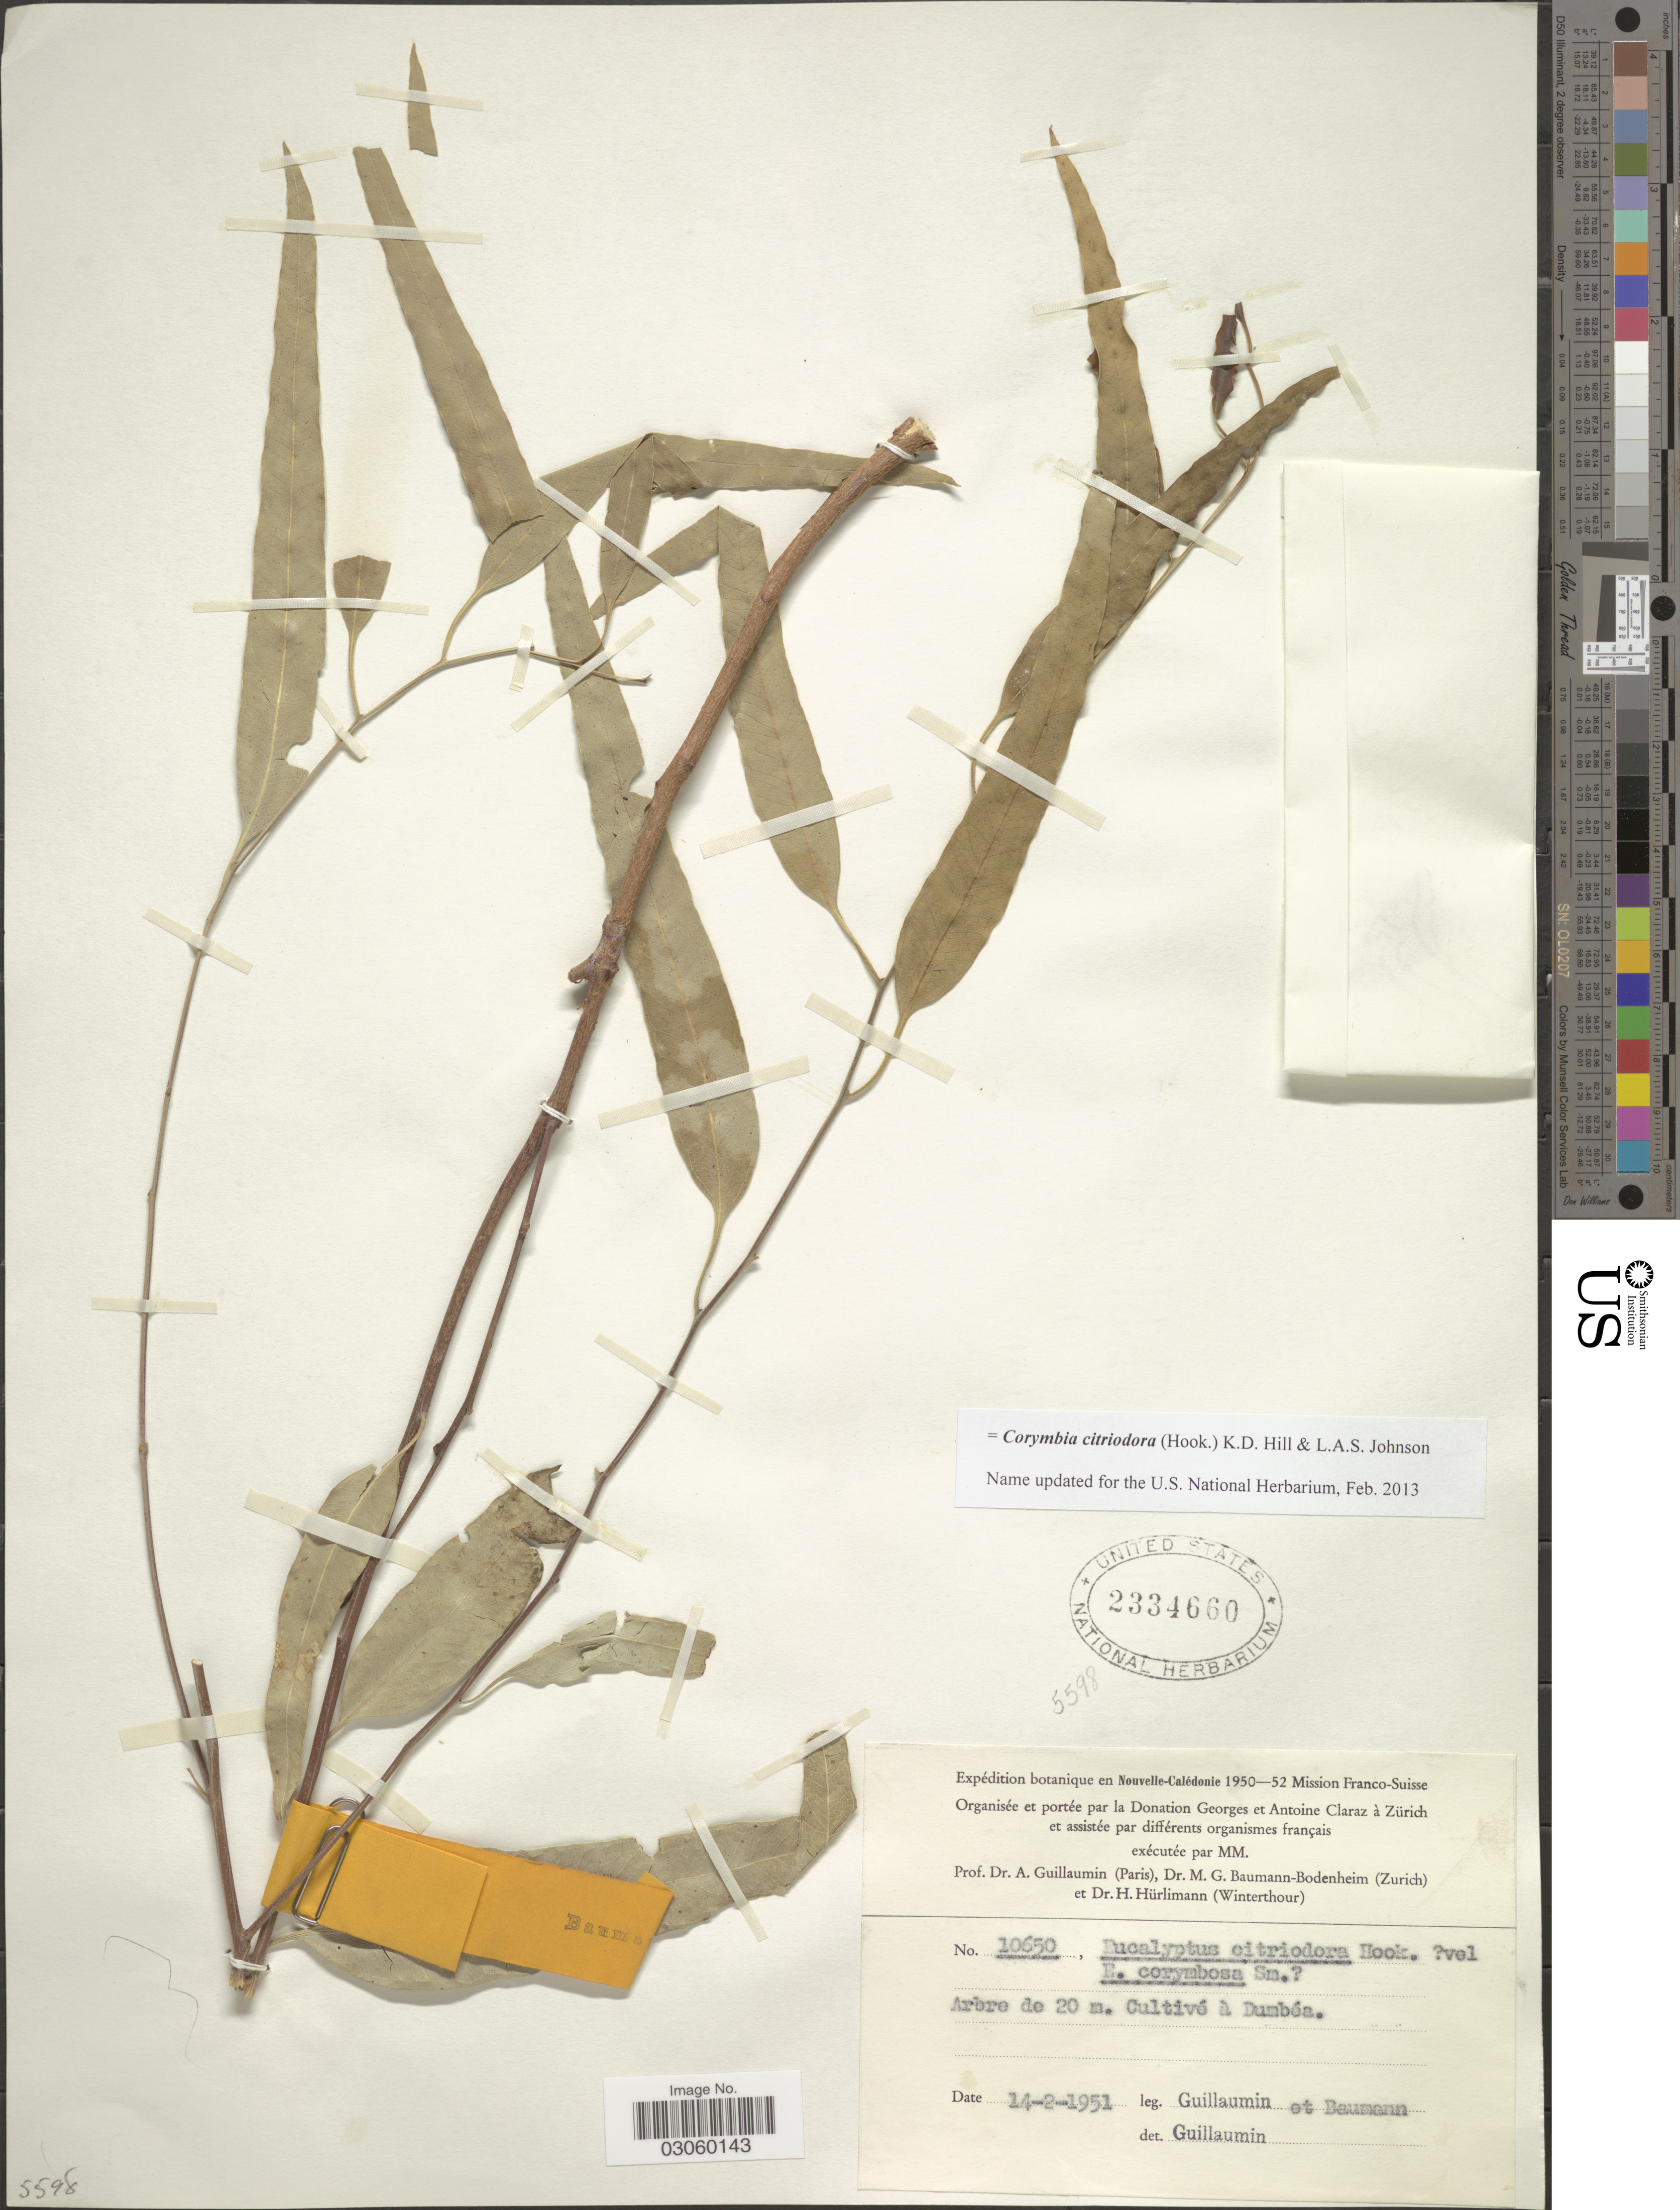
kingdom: Plantae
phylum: Tracheophyta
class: Magnoliopsida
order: Myrtales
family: Myrtaceae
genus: Corymbia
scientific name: Corymbia citriodora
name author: (Hook.) K.D. Hill & L.A.S. Johnson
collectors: A. Guillaumin & M. G. Baumann-Bodenheim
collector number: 10650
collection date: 1951-02-14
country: New Caledonia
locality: Nouvelle-Calédonie, Cultivé à Dumbéa.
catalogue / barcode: US 2334660